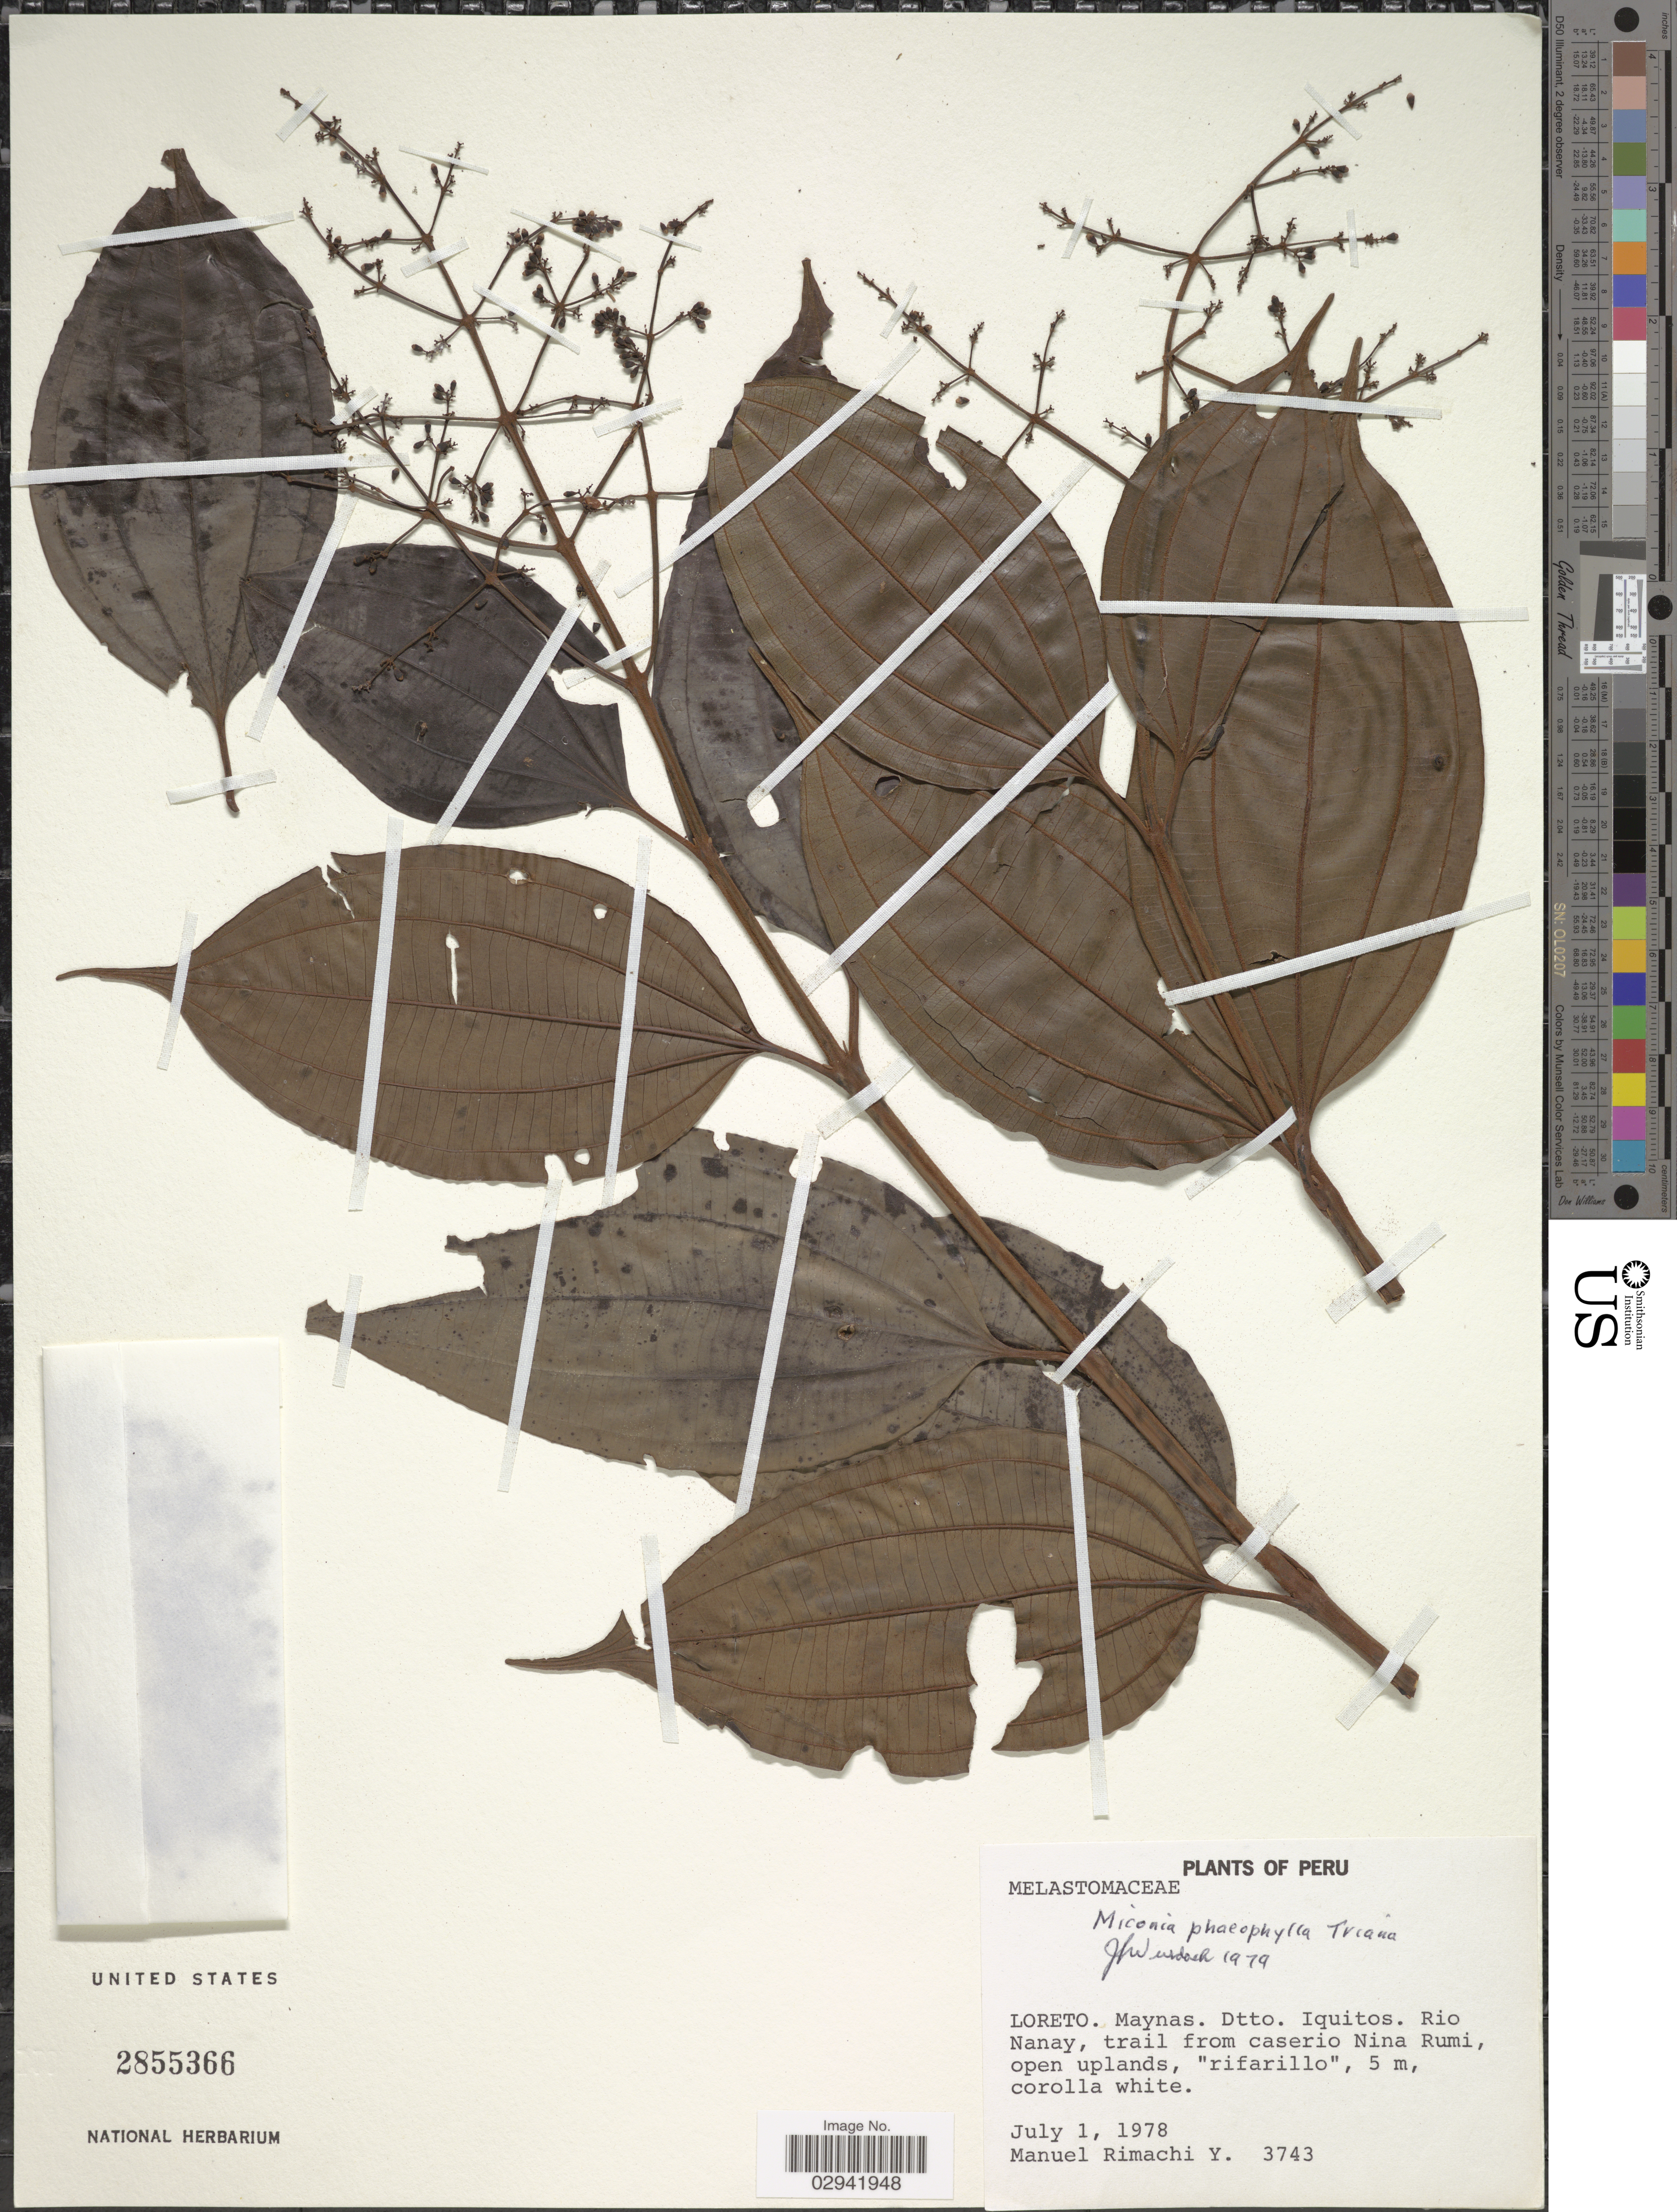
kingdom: Plantae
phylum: Tracheophyta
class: Magnoliopsida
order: Myrtales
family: Melastomataceae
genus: Miconia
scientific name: Miconia phaeophylla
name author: Triana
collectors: M. Rimachi Y.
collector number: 3743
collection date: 1978-07-01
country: Peru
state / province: Loreto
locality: Maynas. Dtto. Iquitos. Rio Nanay, trail from caserio Nina Rumi.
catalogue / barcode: US 2855366